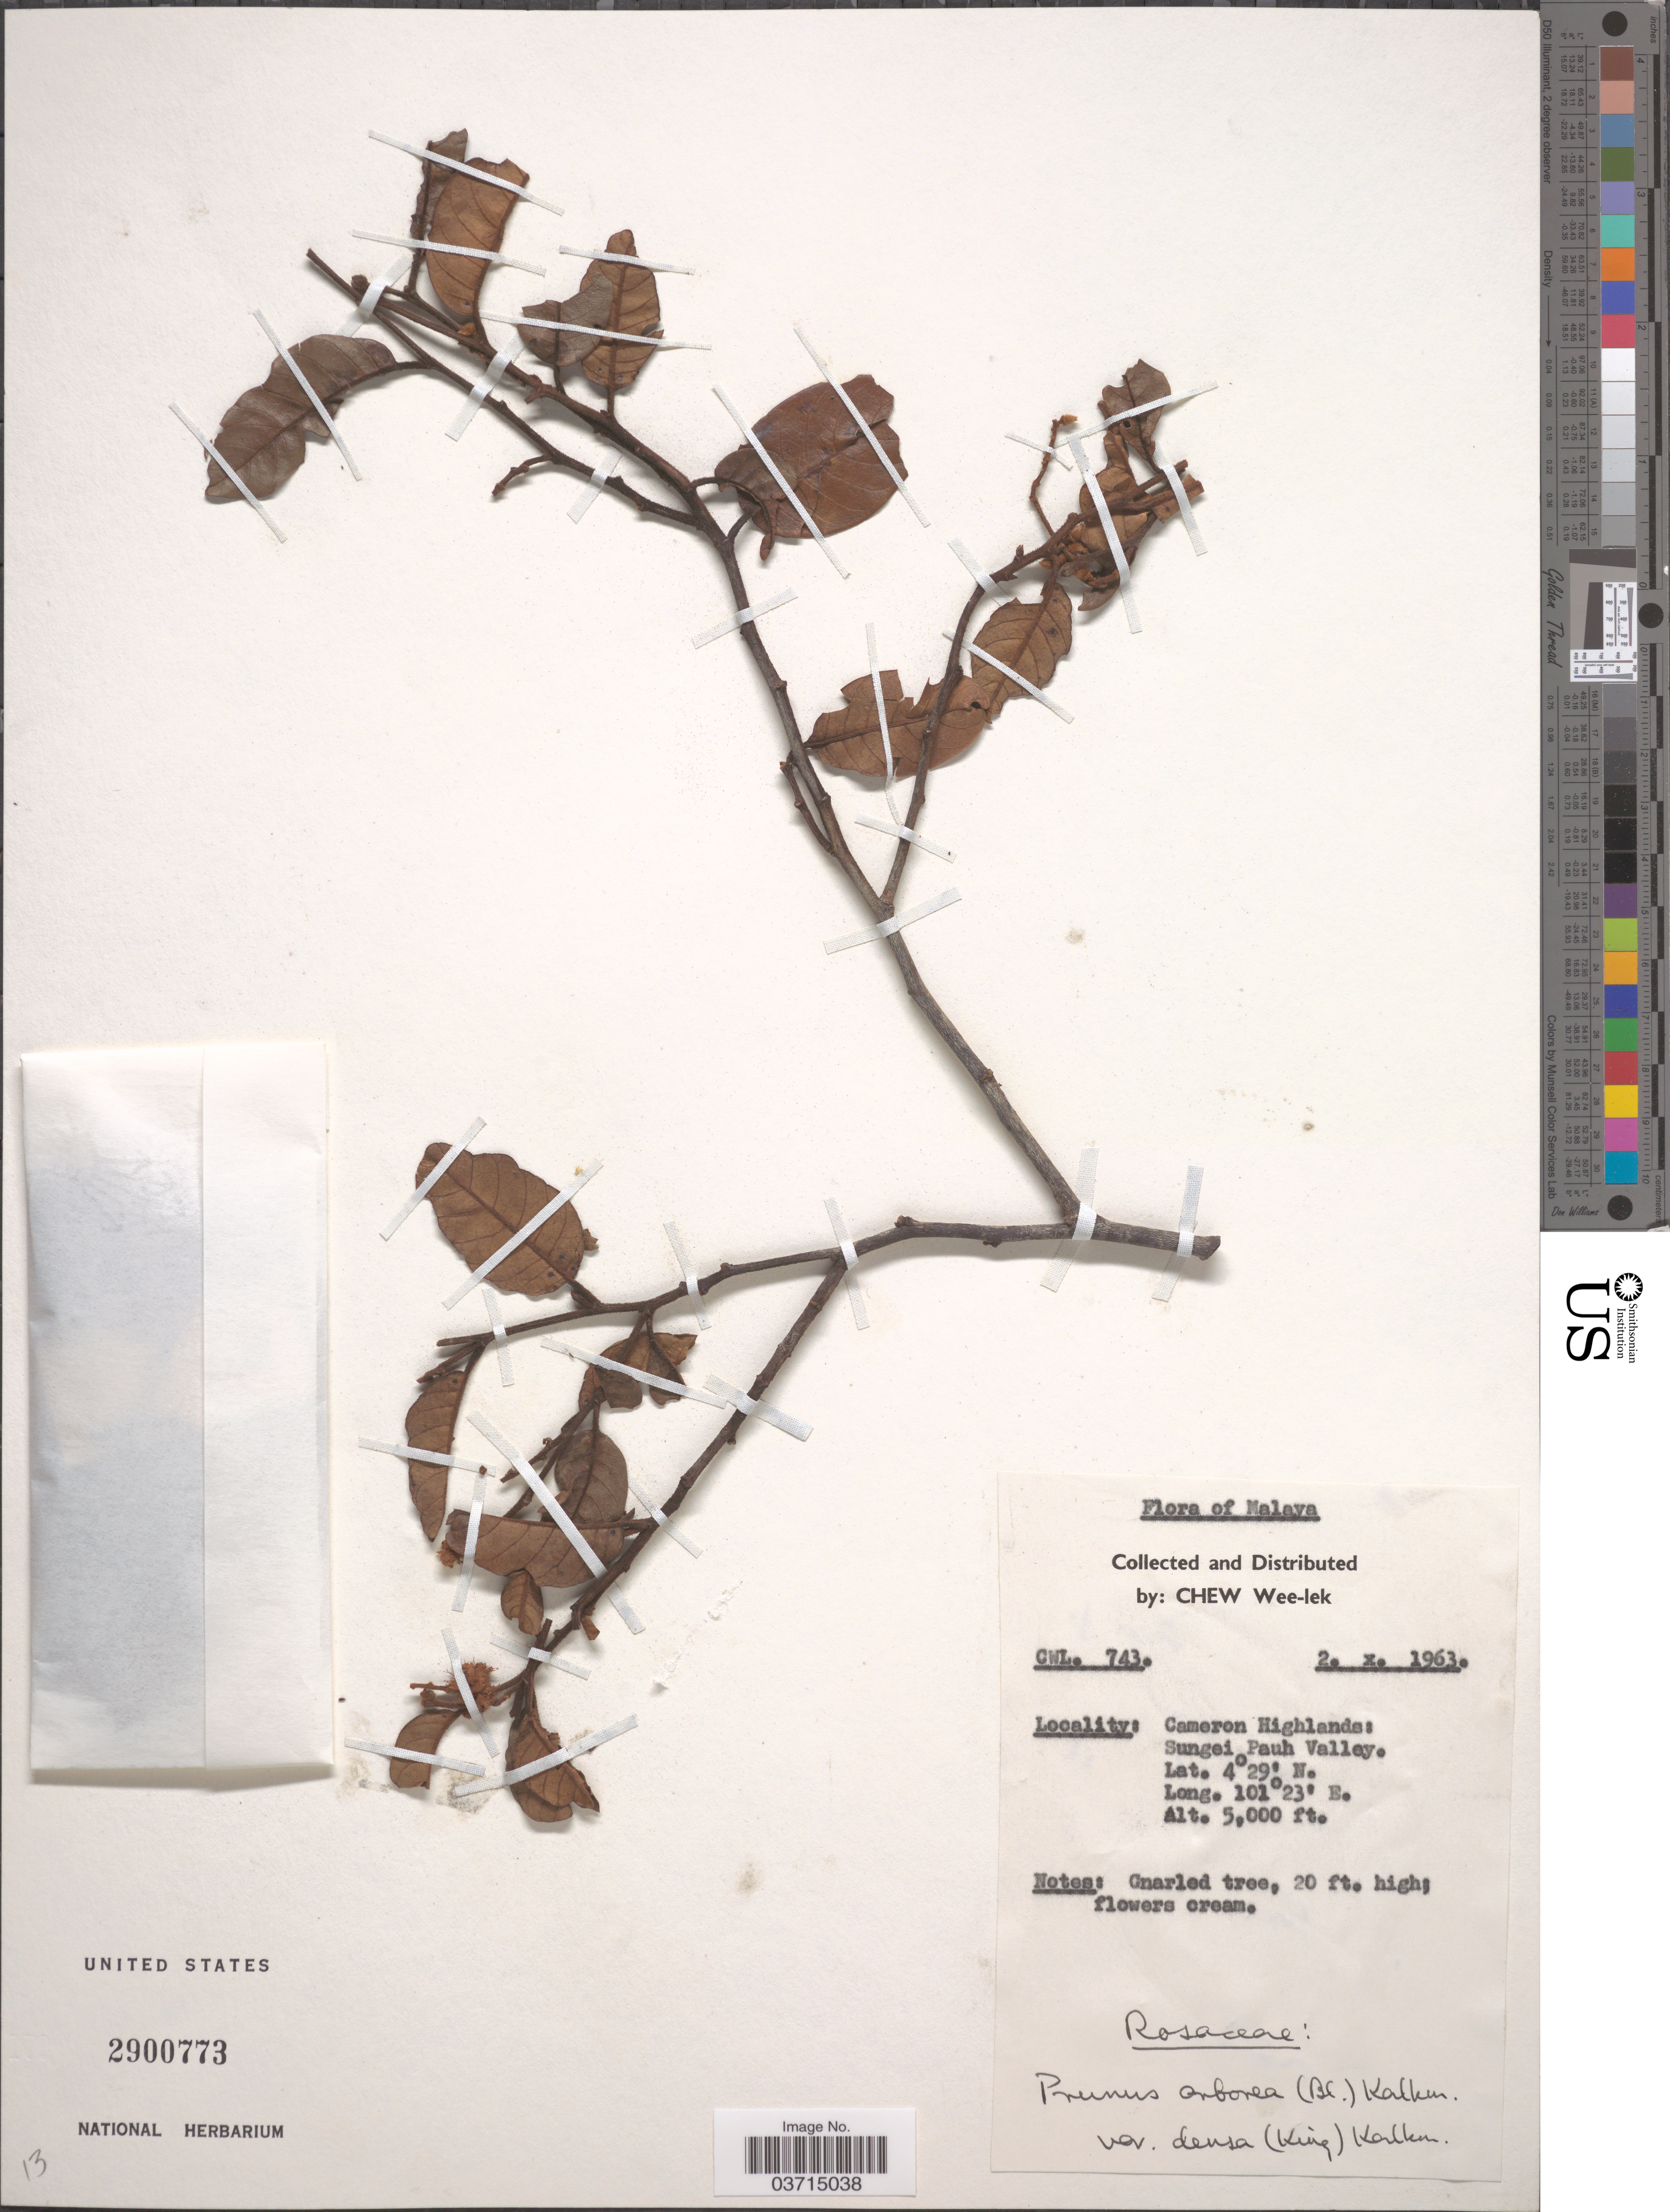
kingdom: Plantae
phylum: Tracheophyta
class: Magnoliopsida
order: Rosales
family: Rosaceae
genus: Prunus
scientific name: Prunus arborea var. densa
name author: (King) Kalkman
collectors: W. Chew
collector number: CWL743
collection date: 1963-10-02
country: Malaysia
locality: Malaya. Cameron Highlands: Sungei, Pauh Valley.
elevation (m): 1524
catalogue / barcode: US 2900773